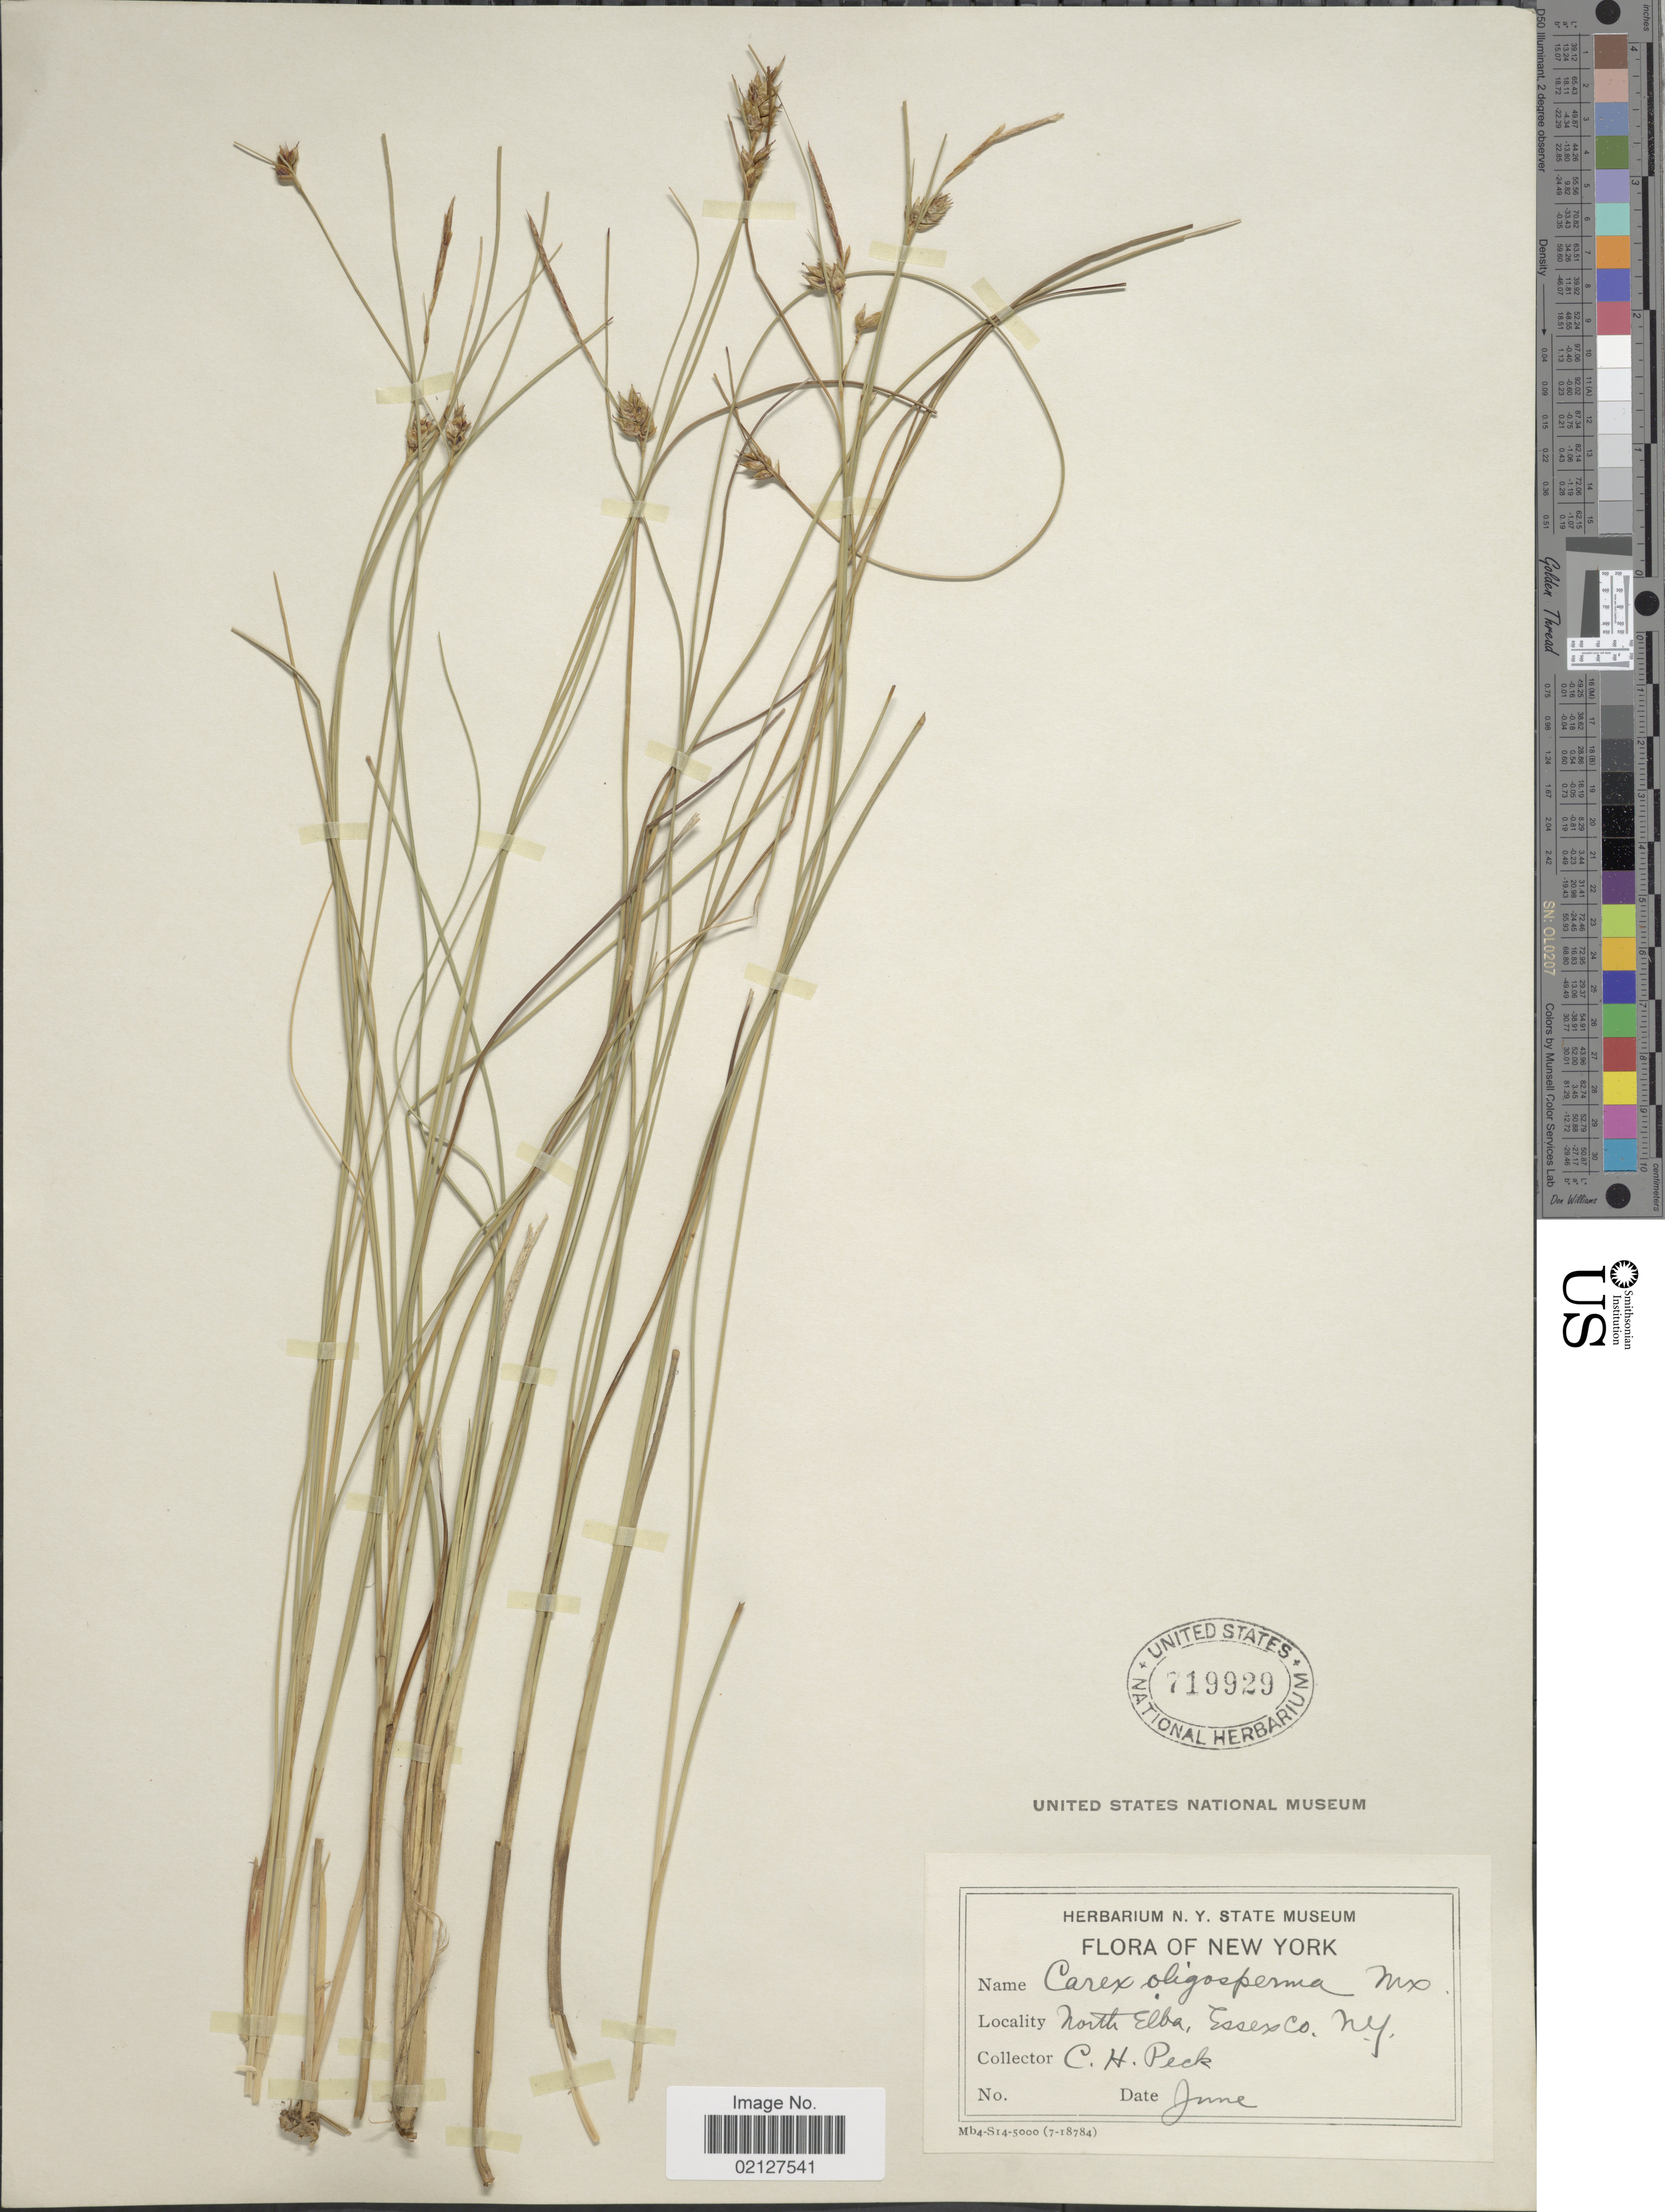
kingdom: Plantae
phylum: Tracheophyta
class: Liliopsida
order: Poales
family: Cyperaceae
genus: Carex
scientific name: Carex oligosperma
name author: Michx.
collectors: C. H. Peck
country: United States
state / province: New York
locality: North Elba, Essex Co.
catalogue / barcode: US 719929